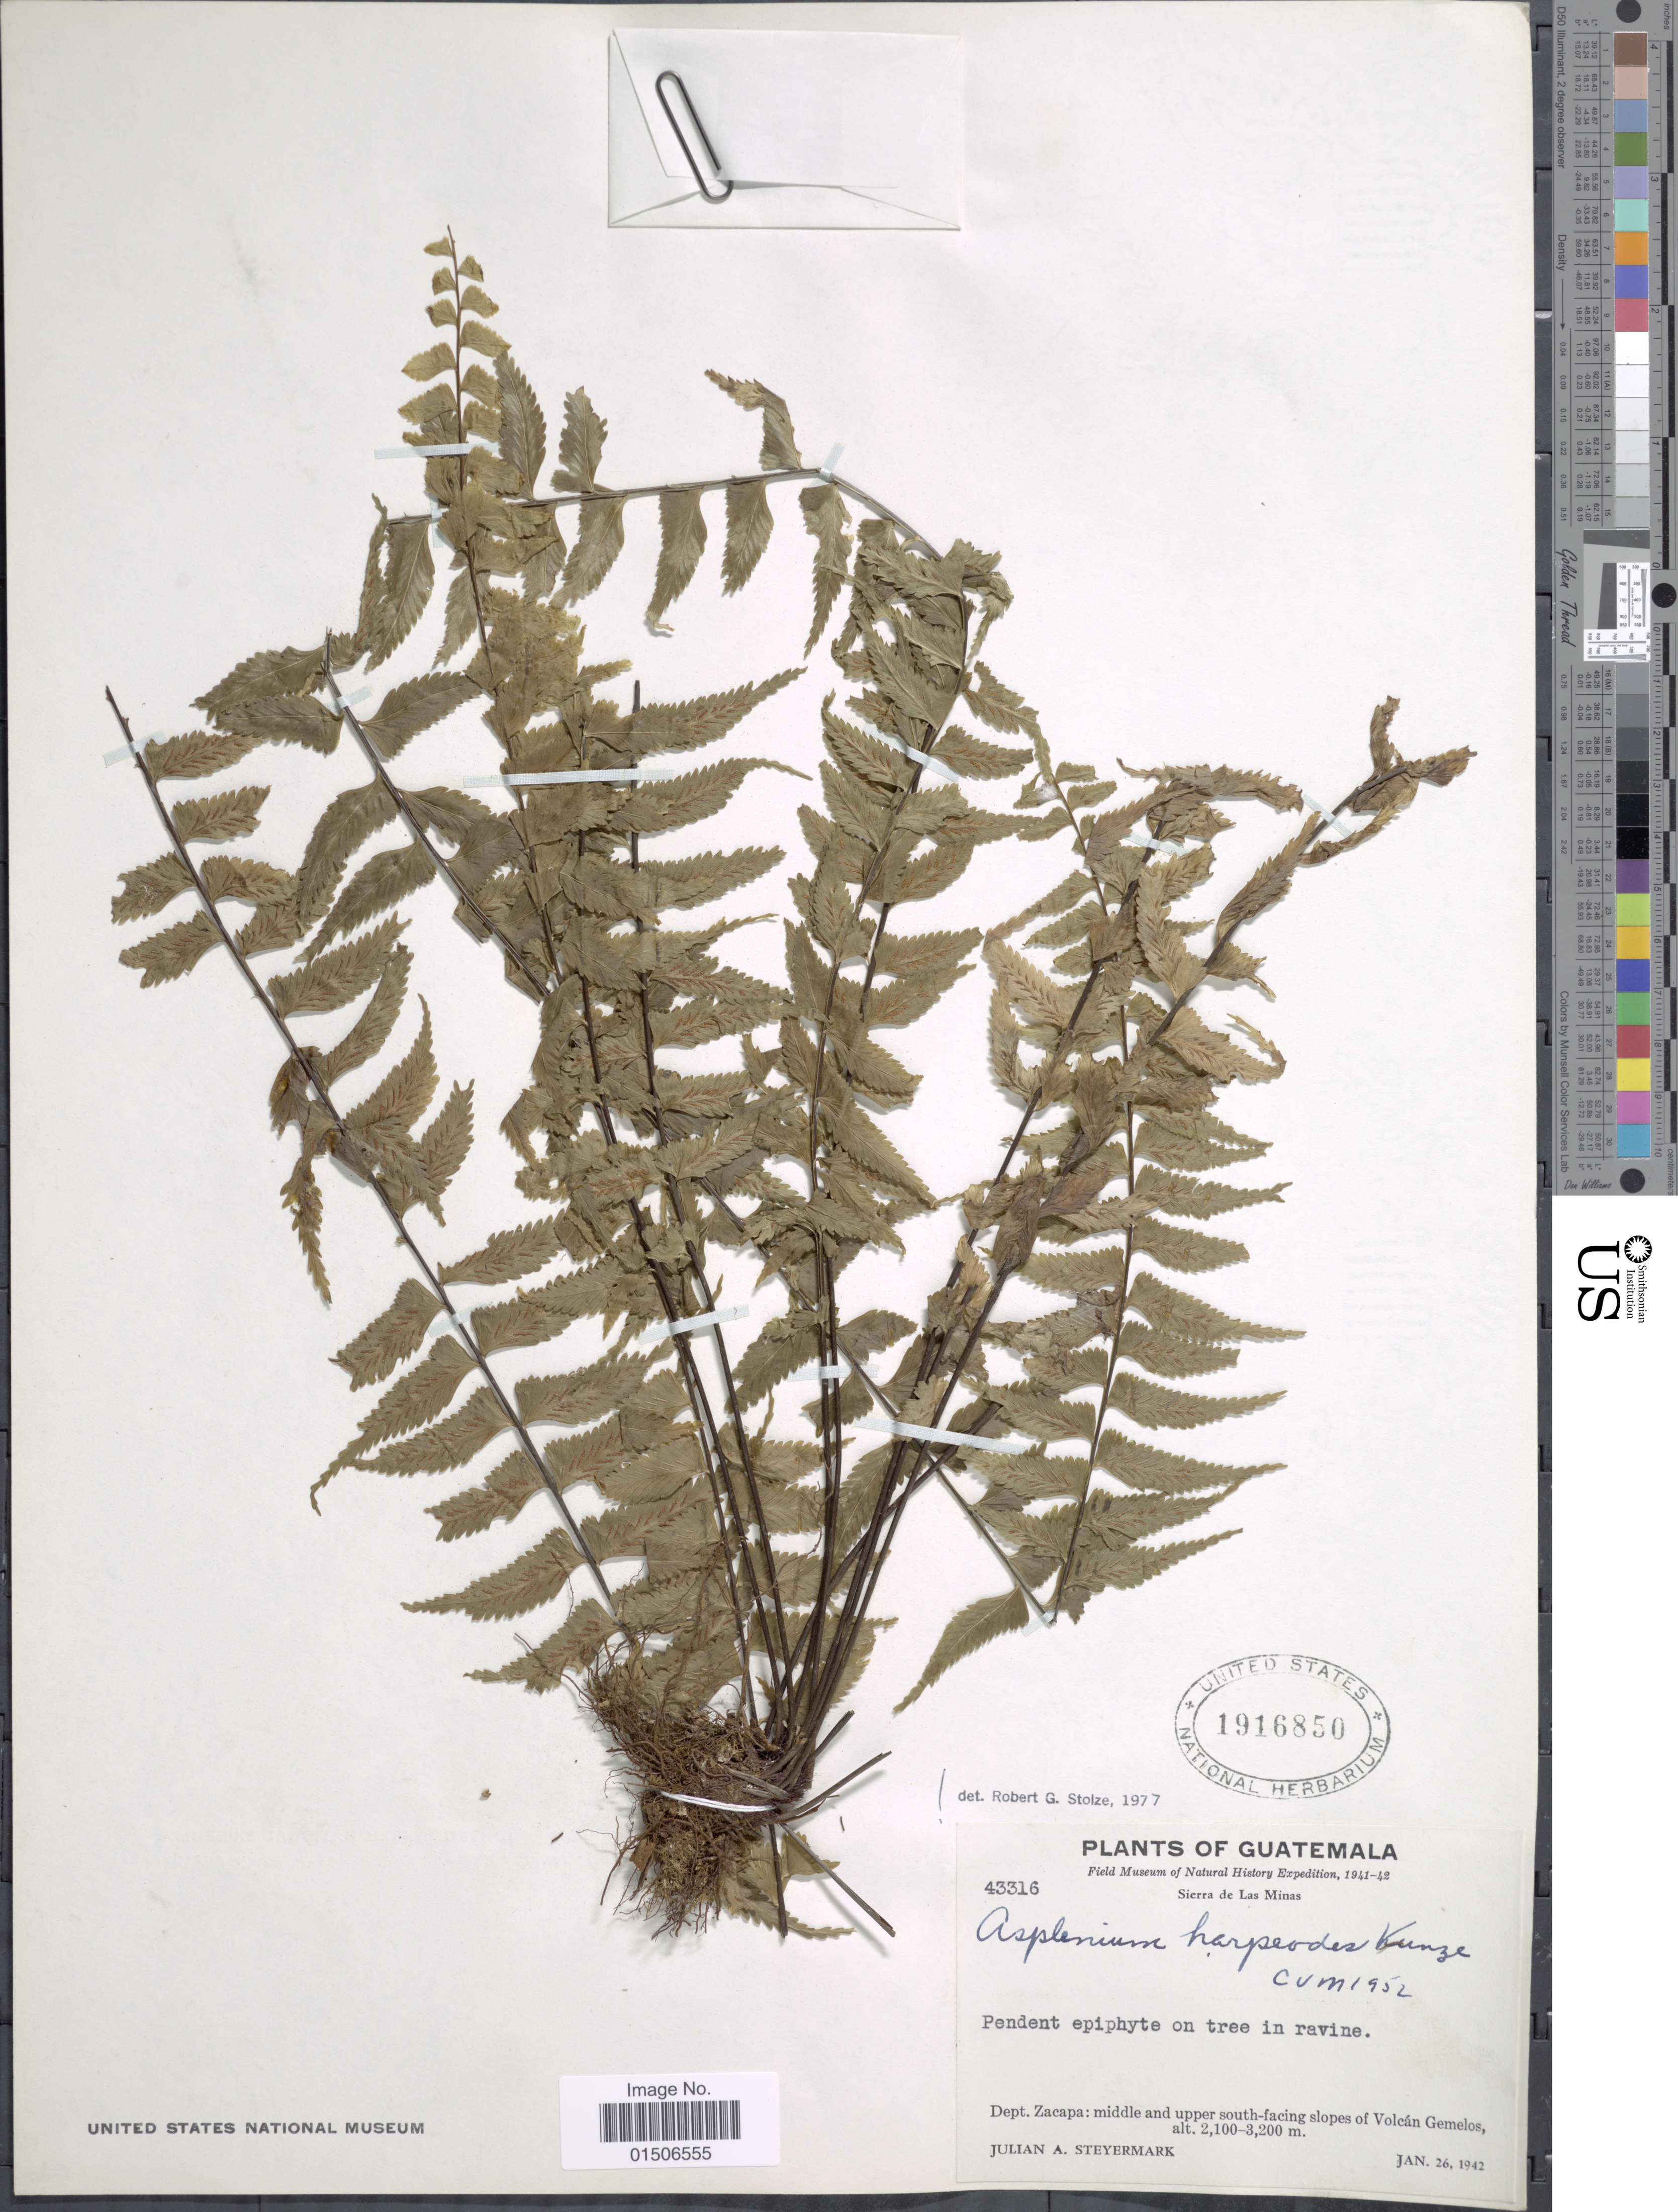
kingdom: Plantae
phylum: Tracheophyta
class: Polypodiopsida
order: Polypodiales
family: Aspleniaceae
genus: Asplenium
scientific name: Asplenium harpeodes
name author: Kunze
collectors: J. Steyermark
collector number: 43316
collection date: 1942-01-26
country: Guatemala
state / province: Zacapa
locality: Dept. Zacapa: middle and upper south-facing slopes of Volcán Genelos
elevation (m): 2100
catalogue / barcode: US 1916850